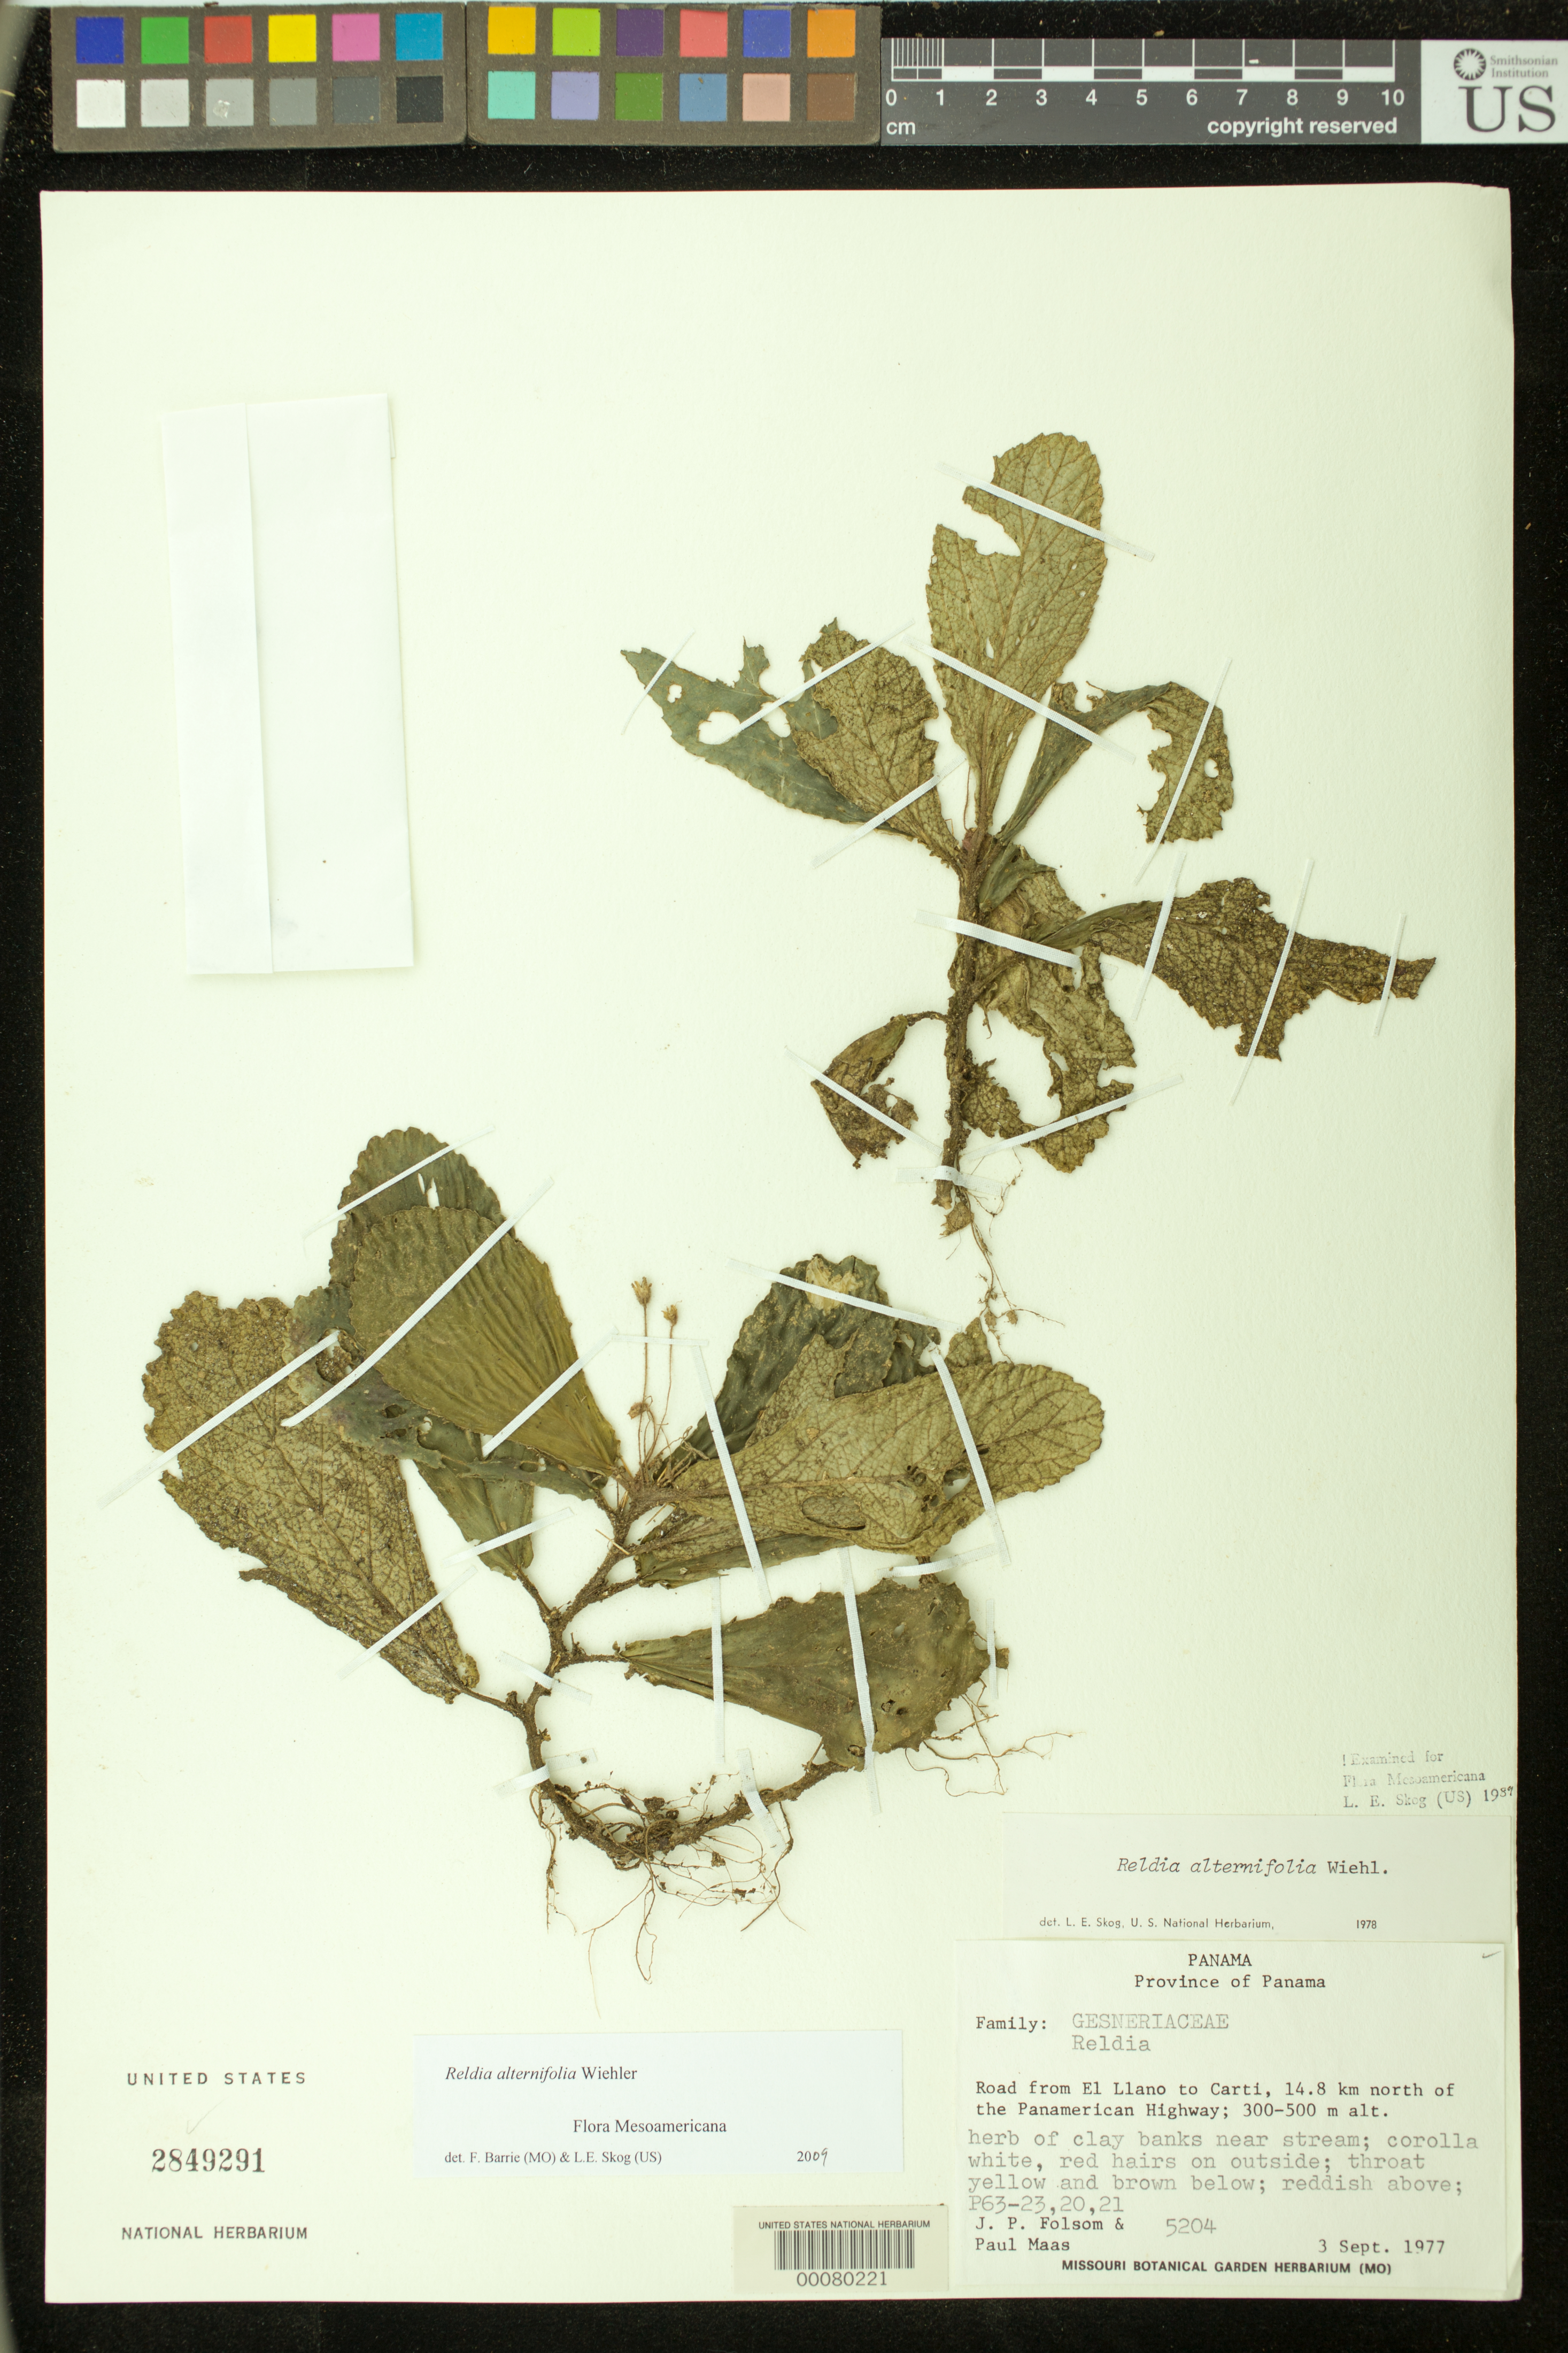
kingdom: Plantae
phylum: Tracheophyta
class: Magnoliopsida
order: Lamiales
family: Gesneriaceae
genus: Reldia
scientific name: Reldia alternifolia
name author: Wiehler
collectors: J. P. Folsom & P. Maas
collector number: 5204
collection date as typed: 03 Sep 1977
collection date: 1977-09-03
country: Panama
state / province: Panamá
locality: Road from El Llano to Carti, 14.8 km N of the Panamerican hwy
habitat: Clay banks near stream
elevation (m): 300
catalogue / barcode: US 2849291